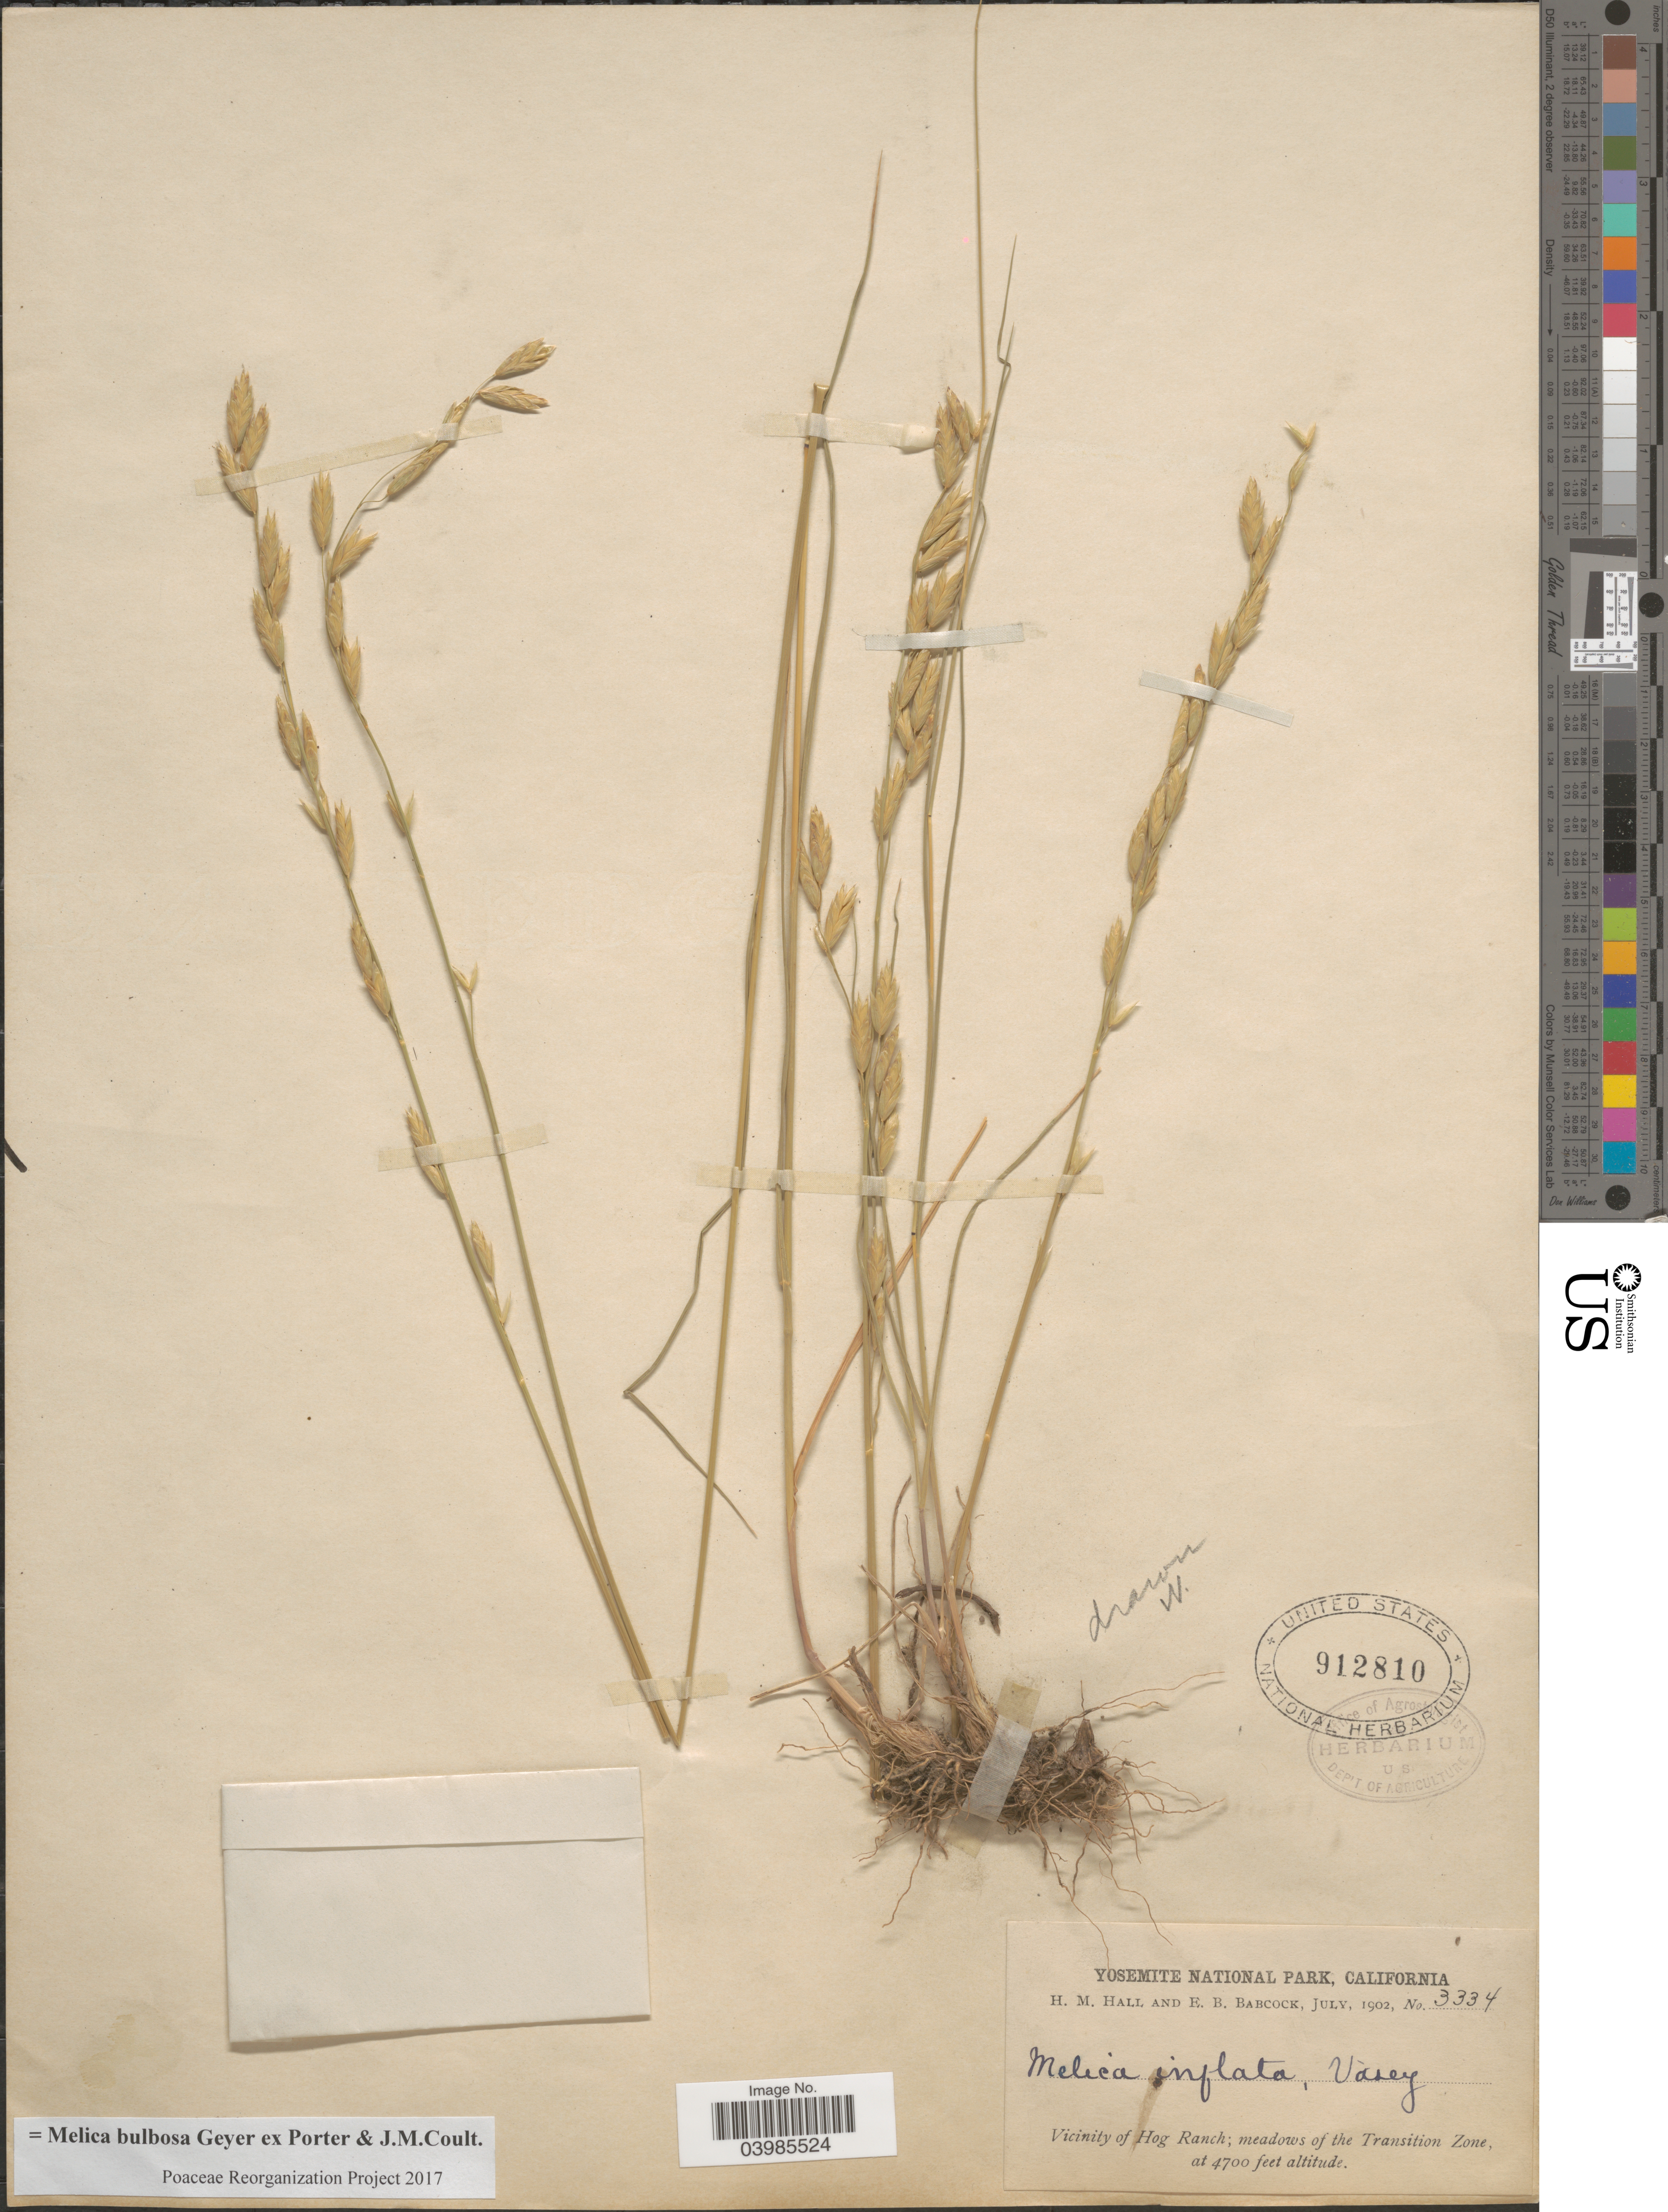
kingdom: Plantae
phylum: Tracheophyta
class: Liliopsida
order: Poales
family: Poaceae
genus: Melica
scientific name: Melica bulbosa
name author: Geyer ex Porter & J.M. Coult.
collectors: H. M. Hall & E. B. Babcock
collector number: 3334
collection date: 1902-07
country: United States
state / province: California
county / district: Mariposa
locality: Yosemite National Park. Vicinity of Hog Ranch; meadows of the Transition Zone.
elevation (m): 1433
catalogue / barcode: US 912810